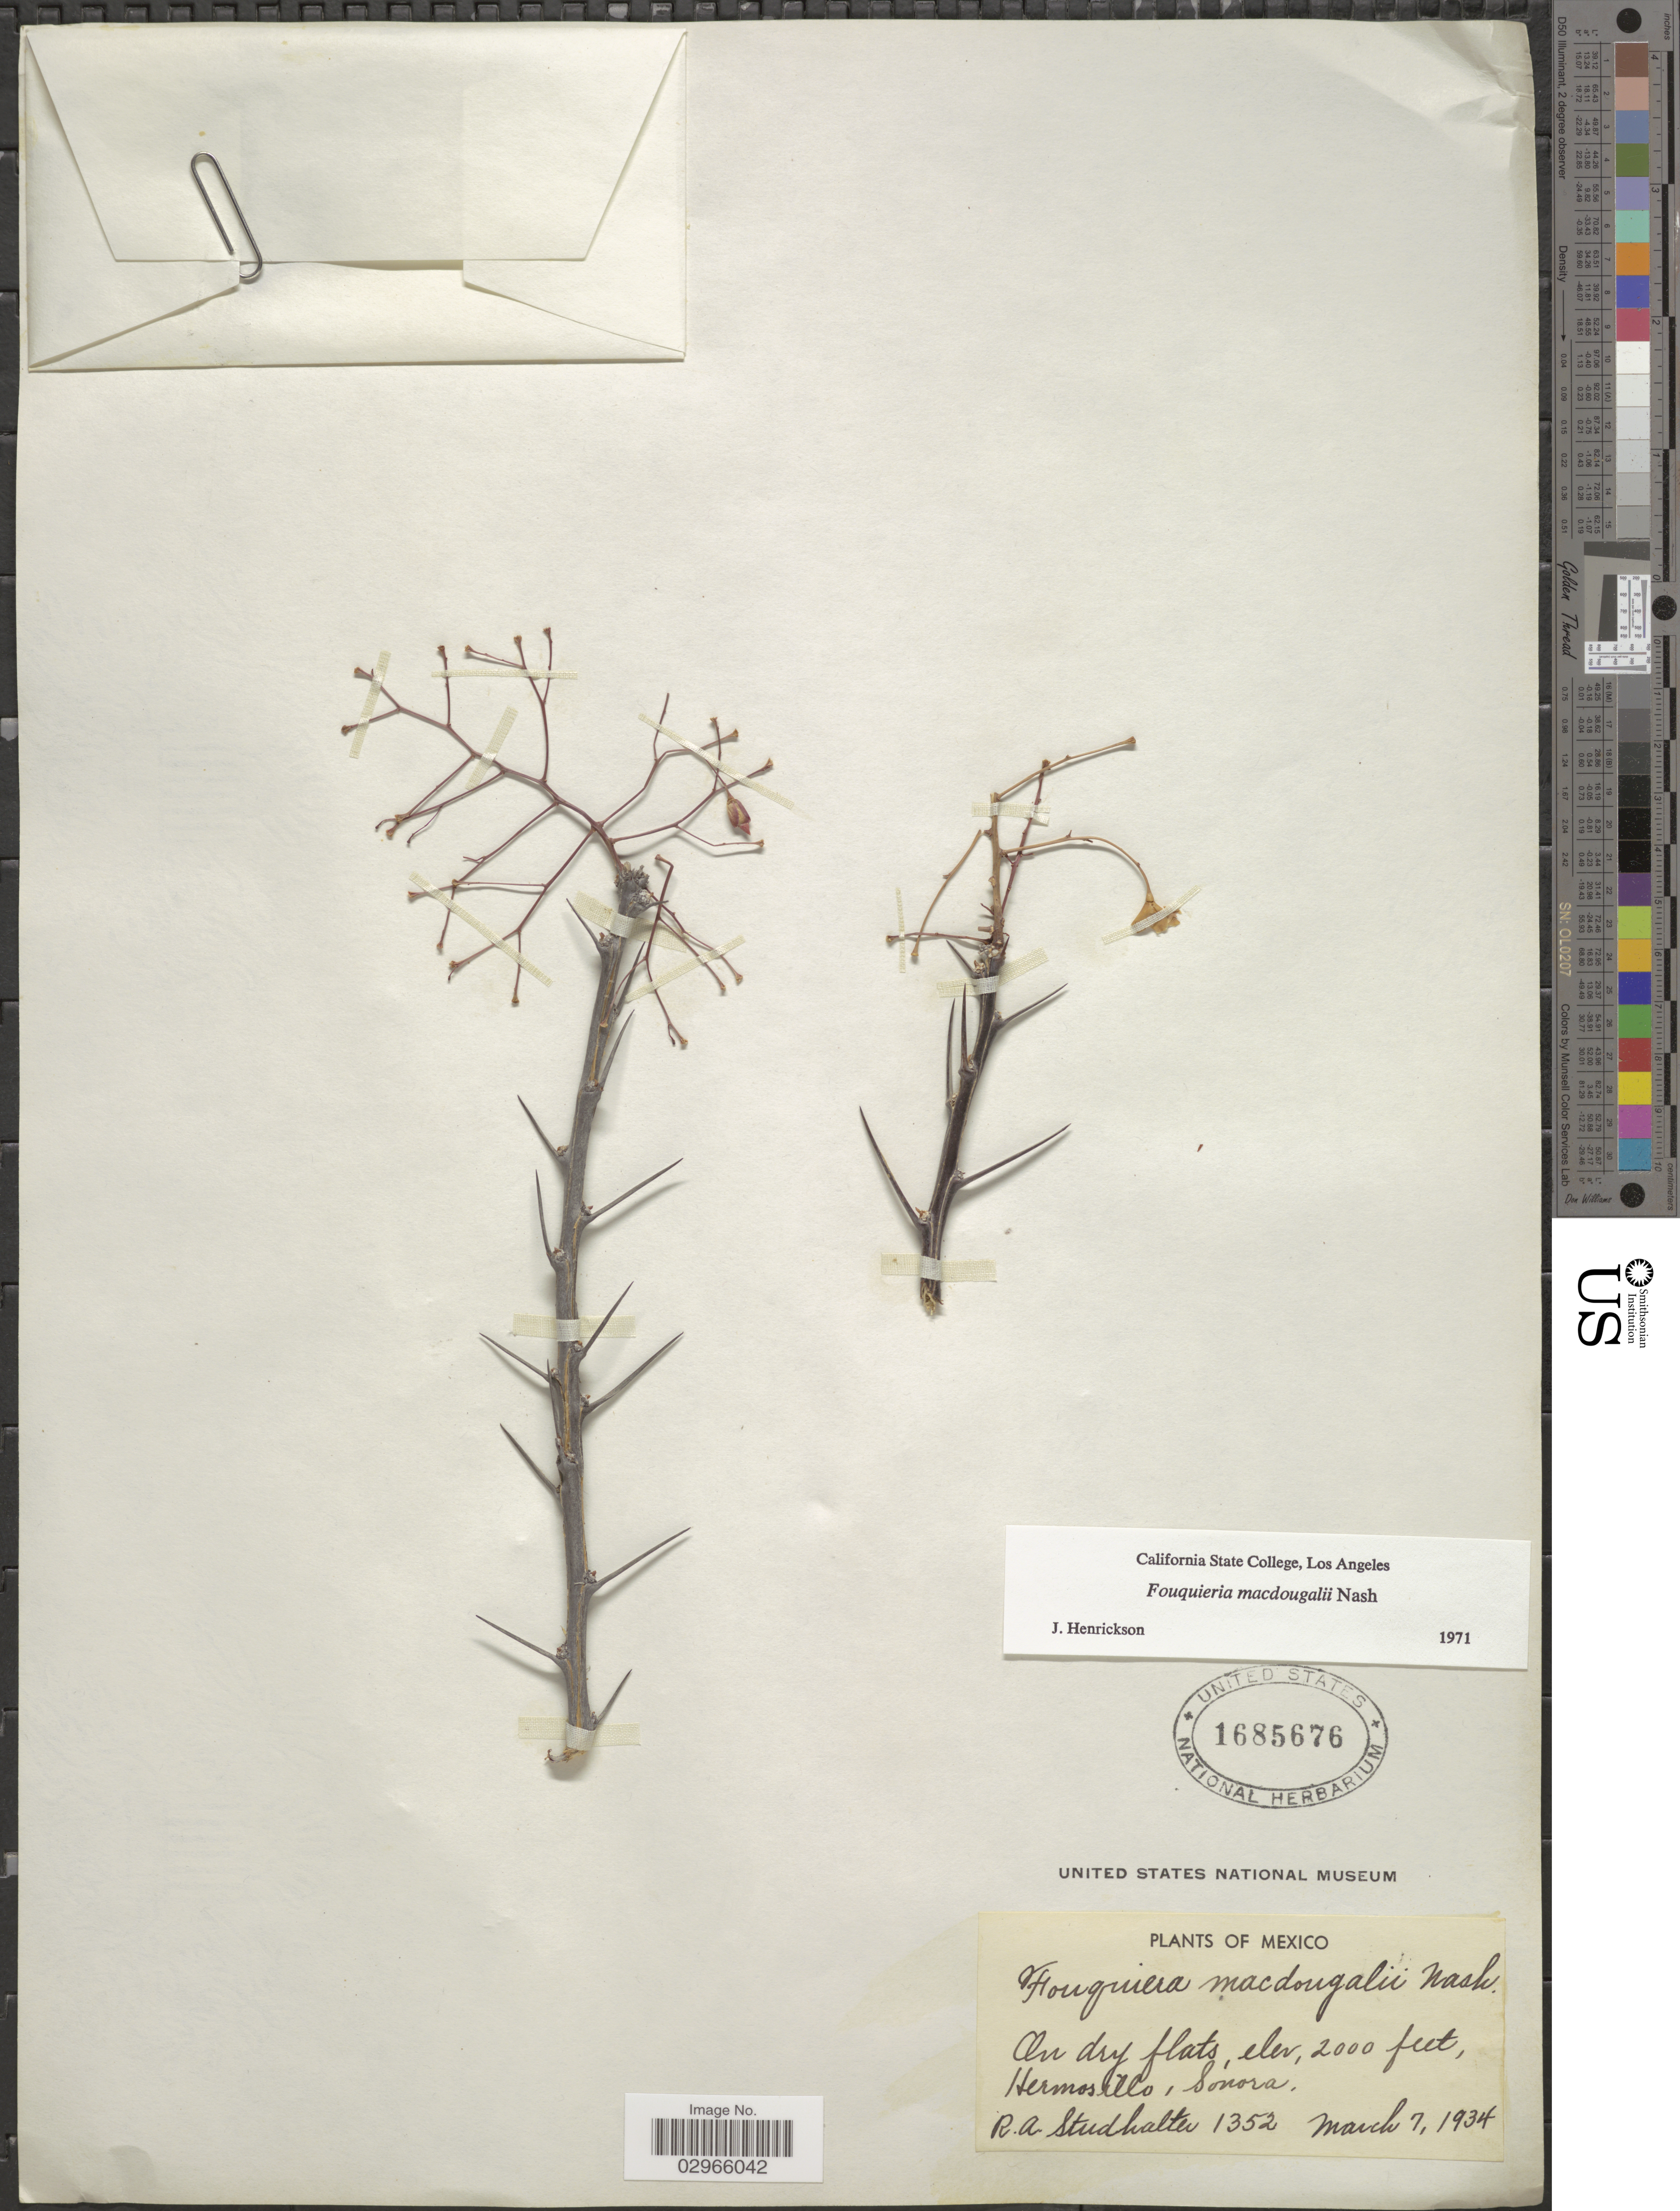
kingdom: Plantae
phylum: Tracheophyta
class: Magnoliopsida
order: Ericales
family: Fouquieriaceae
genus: Fouquieria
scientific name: Fouquieria macdougalii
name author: Nash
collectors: R. Studhalter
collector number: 1352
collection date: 1934-03-07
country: Mexico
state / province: Sonora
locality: On dry flats, Hermosillo.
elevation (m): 610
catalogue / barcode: US 1685676